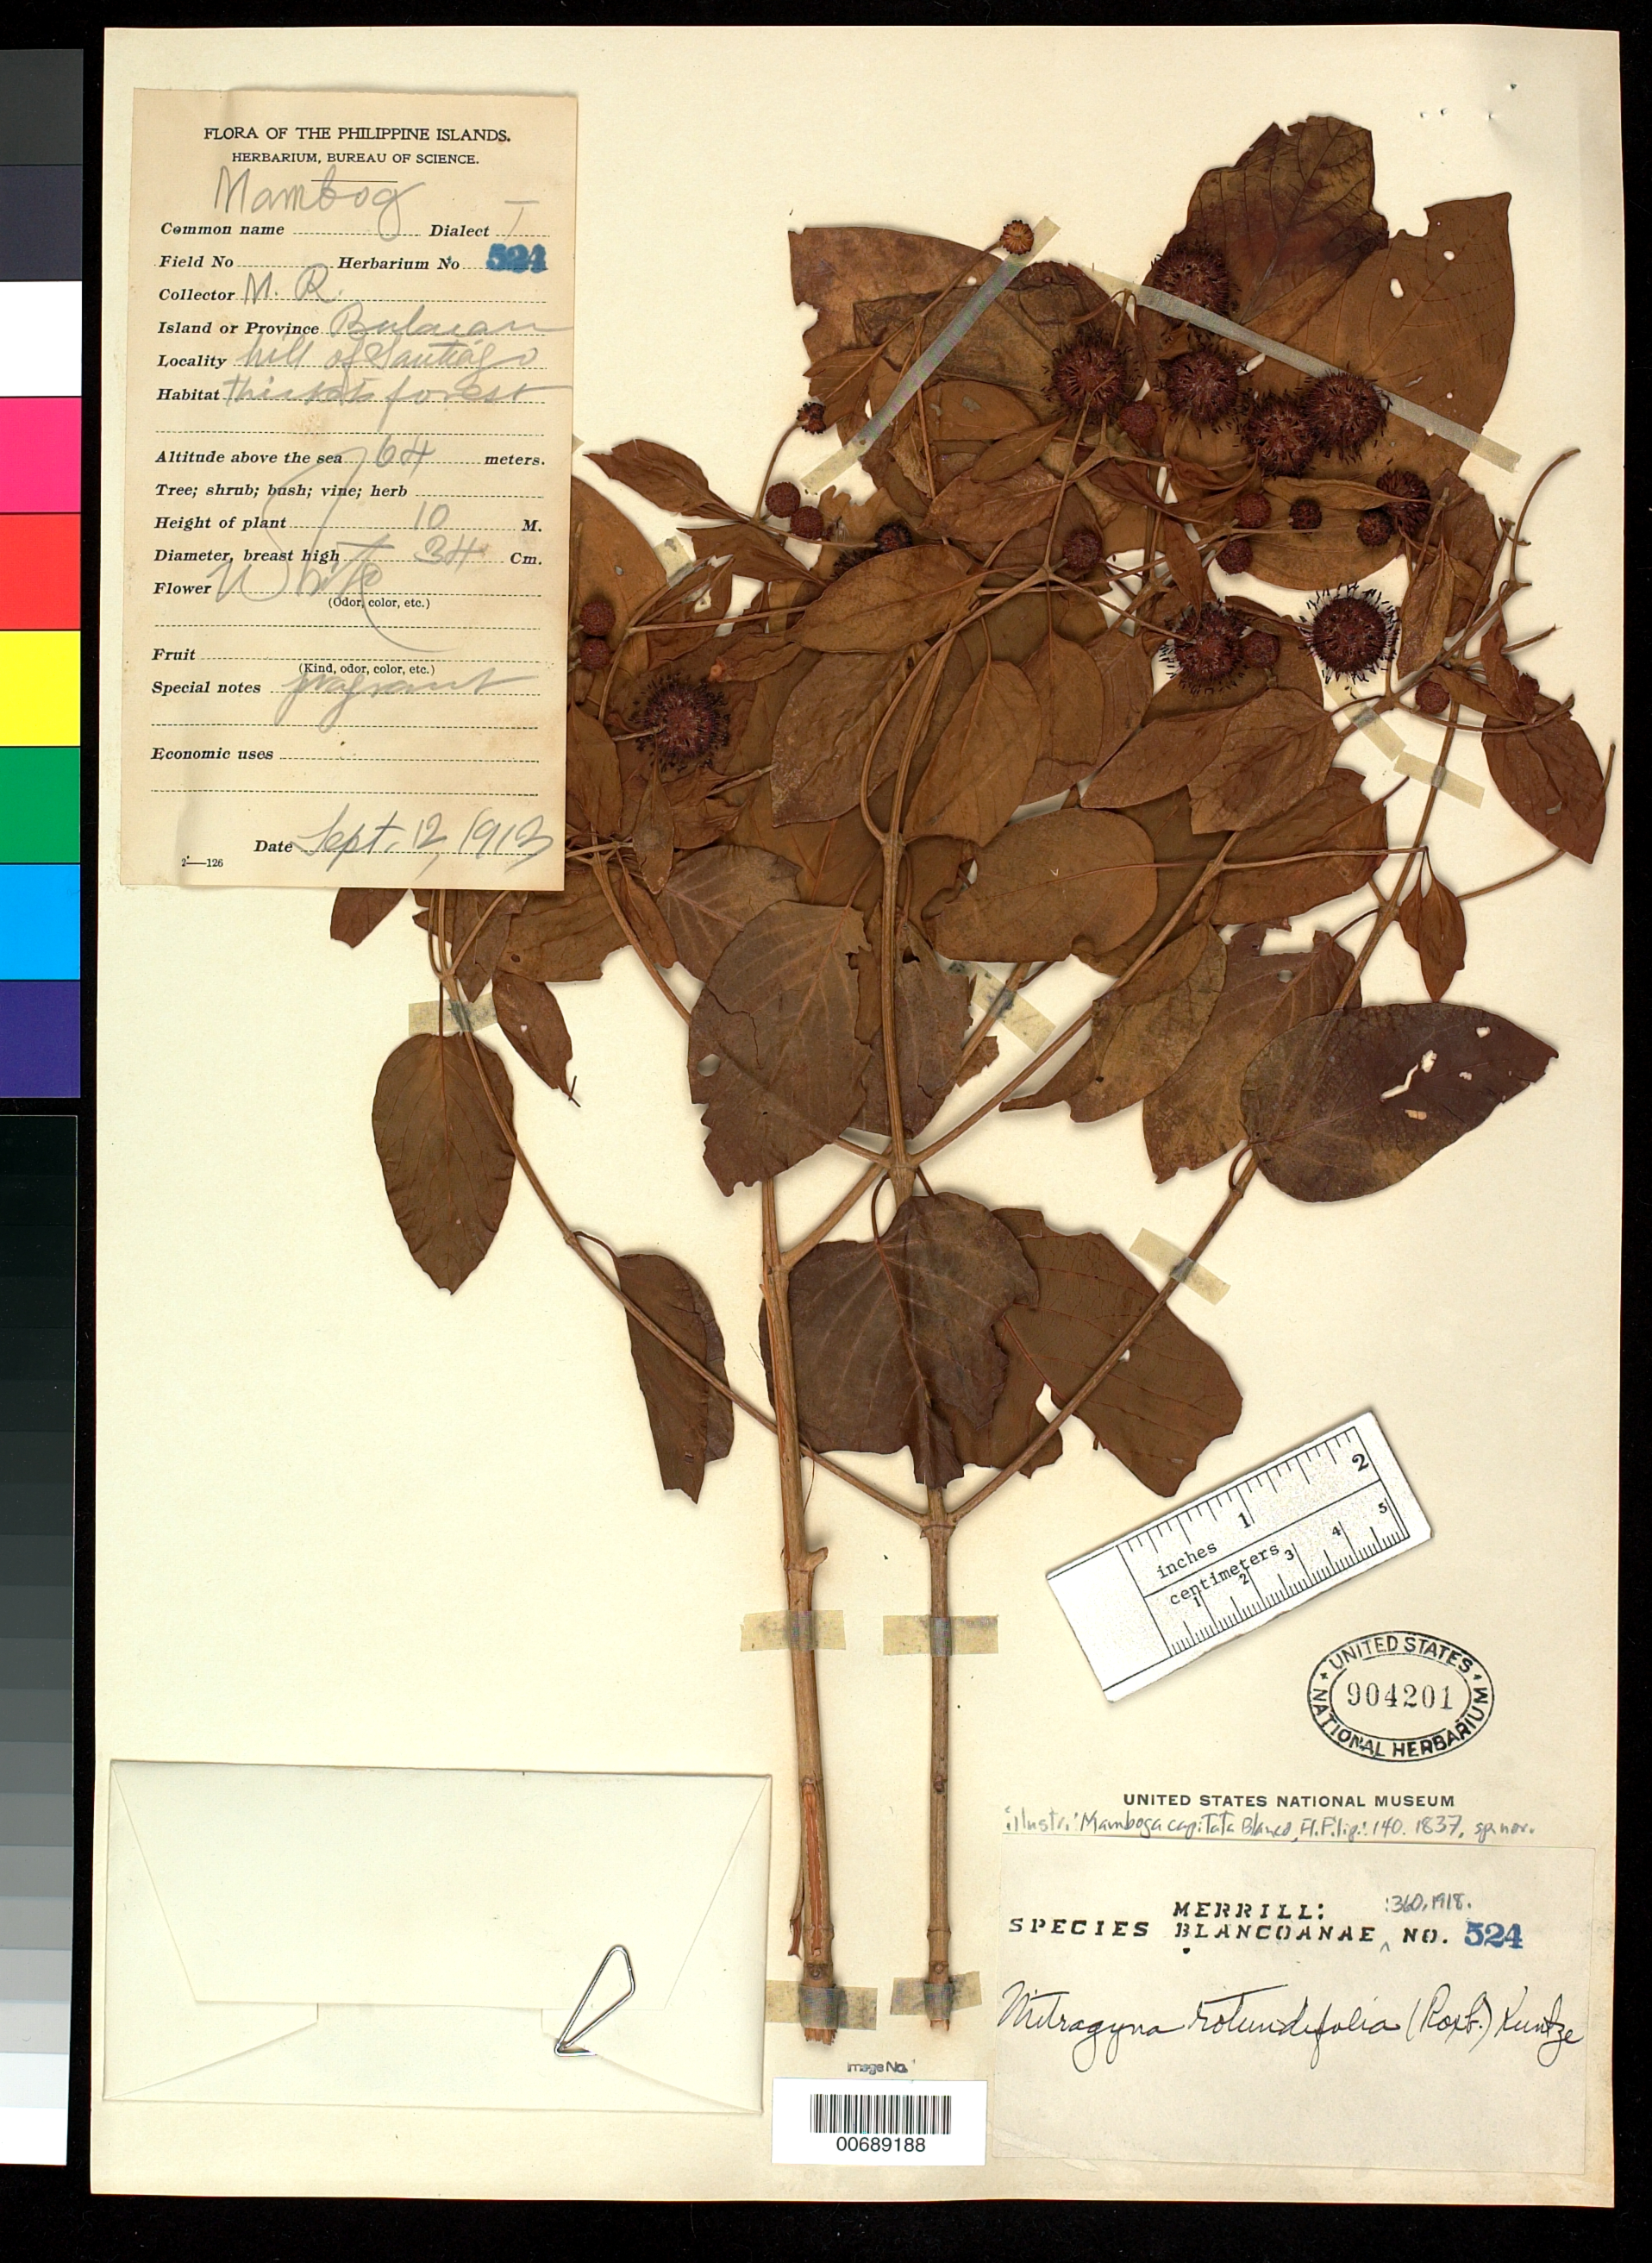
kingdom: Plantae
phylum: Tracheophyta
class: Magnoliopsida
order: Gentianales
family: Rubiaceae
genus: Mitragyna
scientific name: Mitragyna rotundifolia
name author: (Roxb.) Kuntze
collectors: M. Ramos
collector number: Sp. Blancoan. 0524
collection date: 1913-09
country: Philippines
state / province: Central Luzon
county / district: Bulacan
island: Luzon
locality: Santiago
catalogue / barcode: US 904201